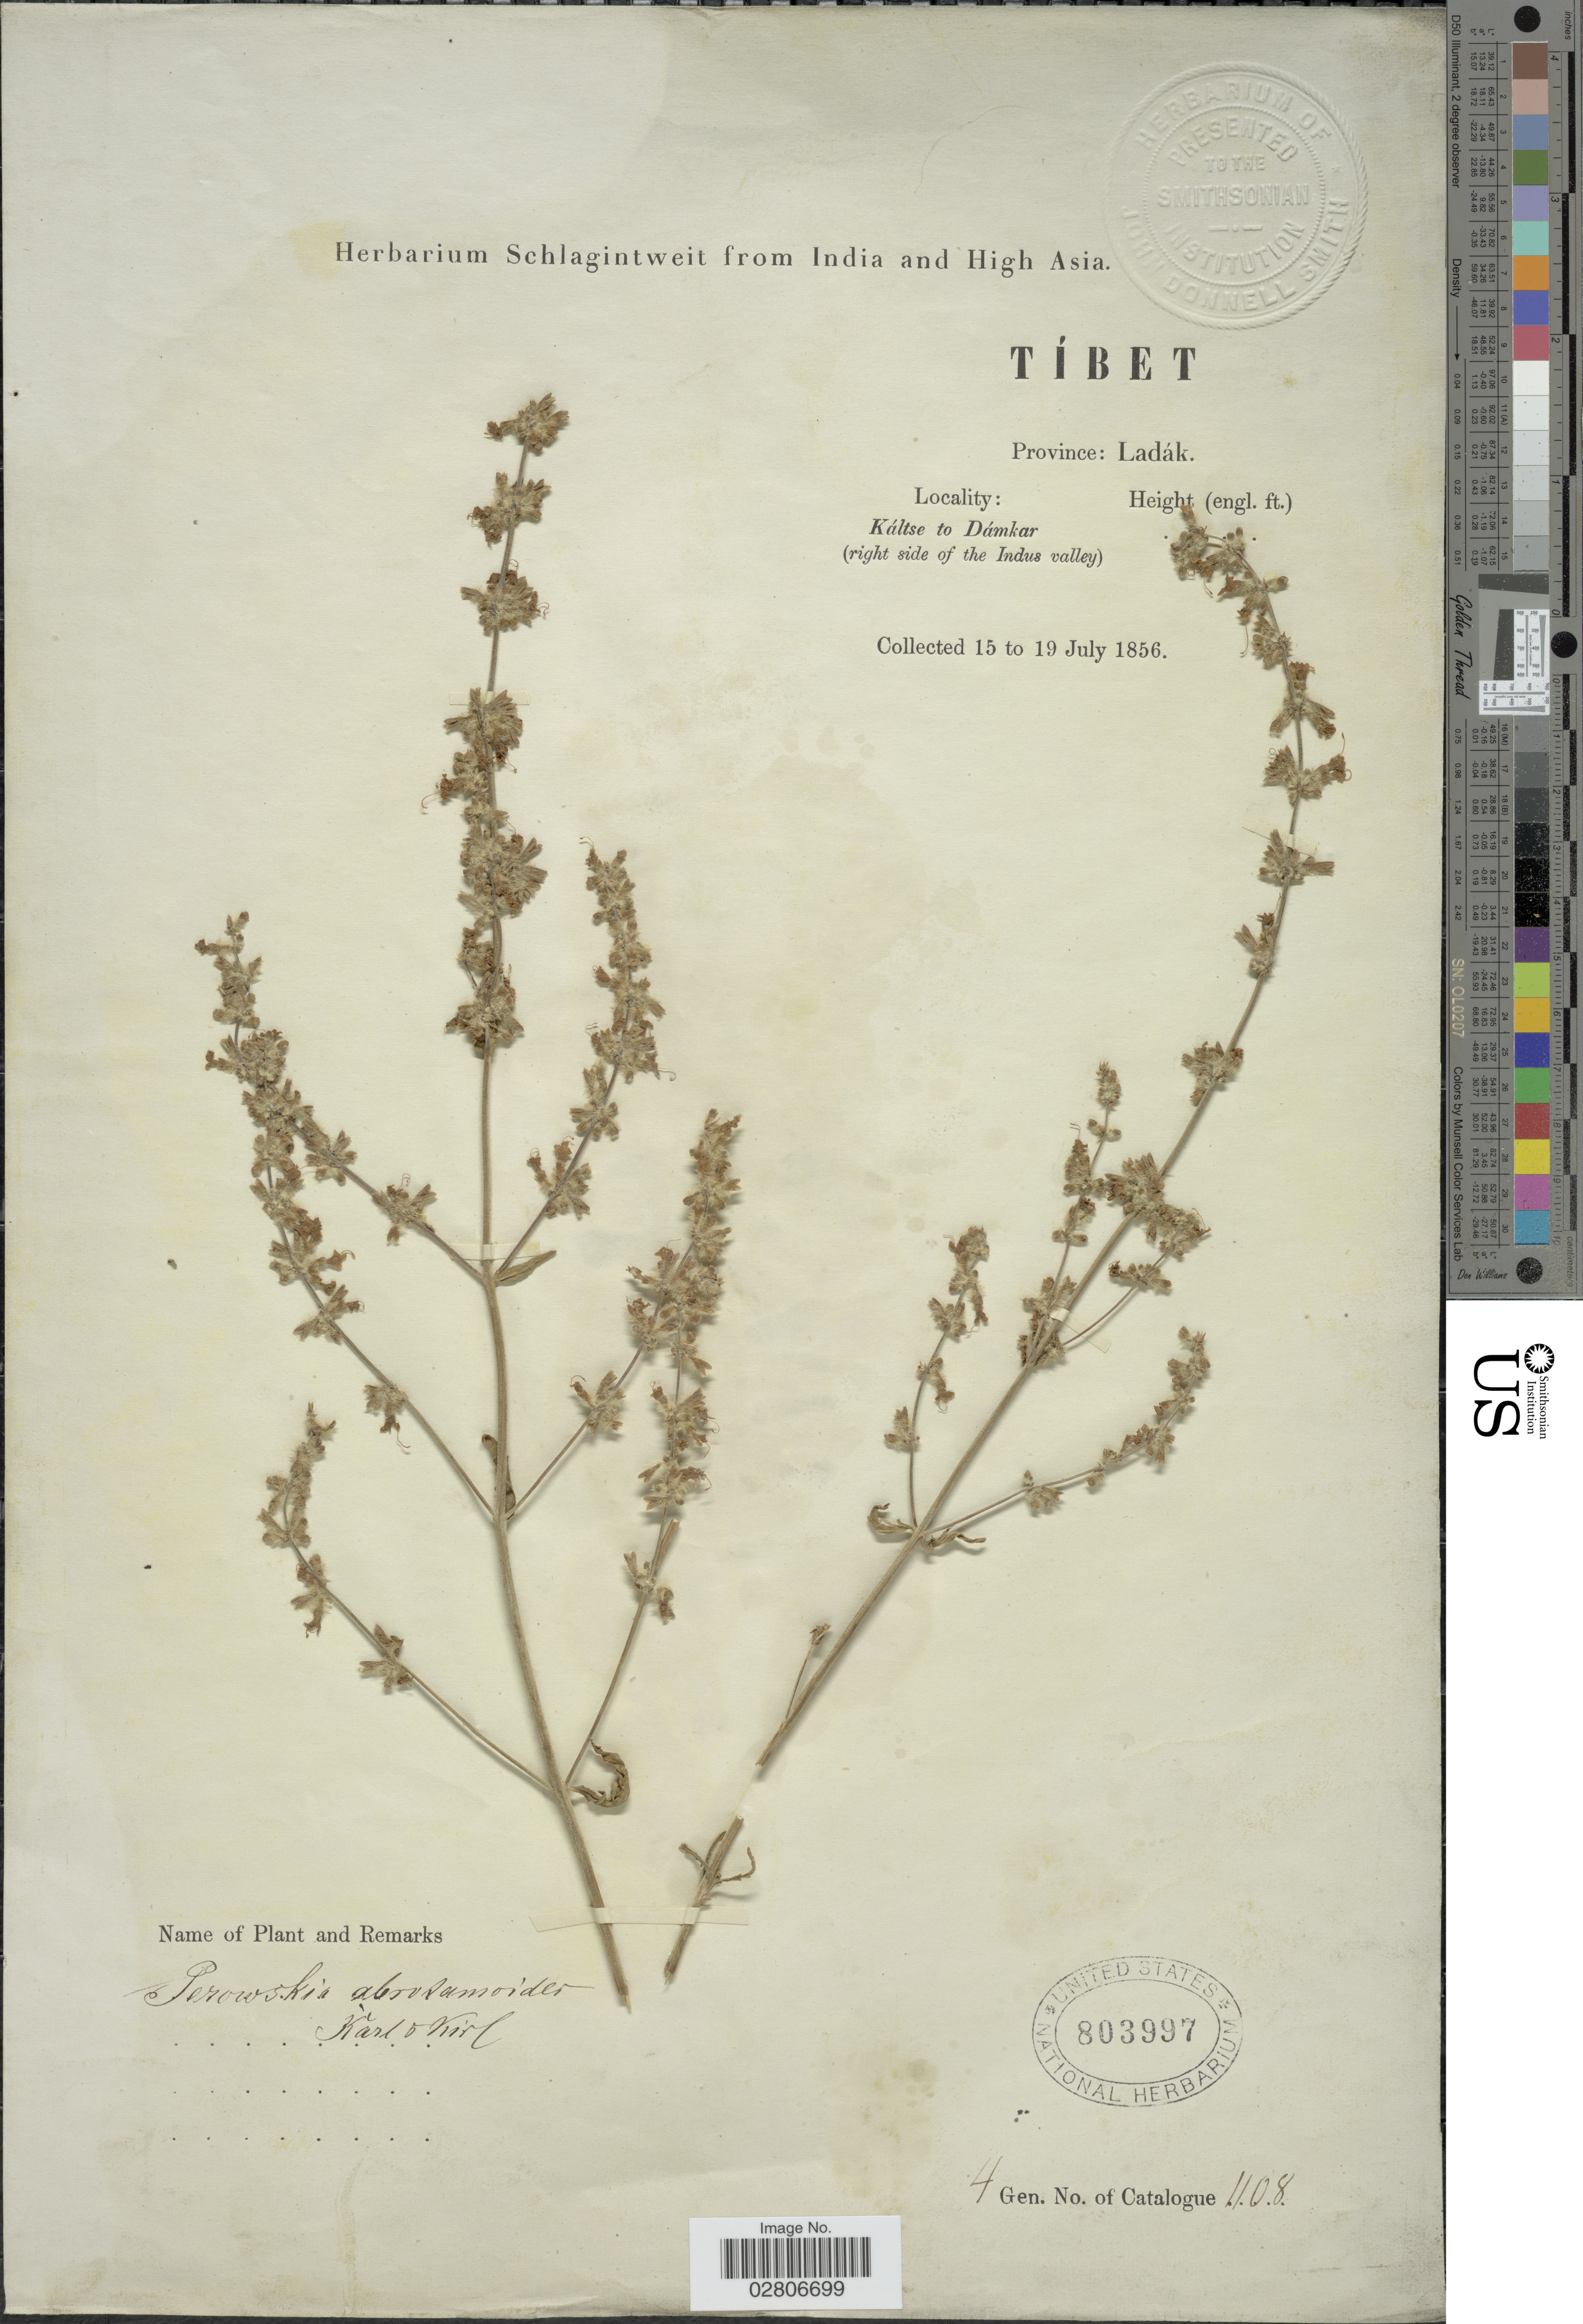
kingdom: Plantae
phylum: Tracheophyta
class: Magnoliopsida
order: Lamiales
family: Lamiaceae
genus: Perovskia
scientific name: Perovskia abrotanoides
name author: Kar.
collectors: ex herb. Schlagintweit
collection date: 1856-07-15/1856-07-19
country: India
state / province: Ladakh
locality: Tíbet. Province: Ladák. Káltse to Dámkar (right side of the Indus valley).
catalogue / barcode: US 803997